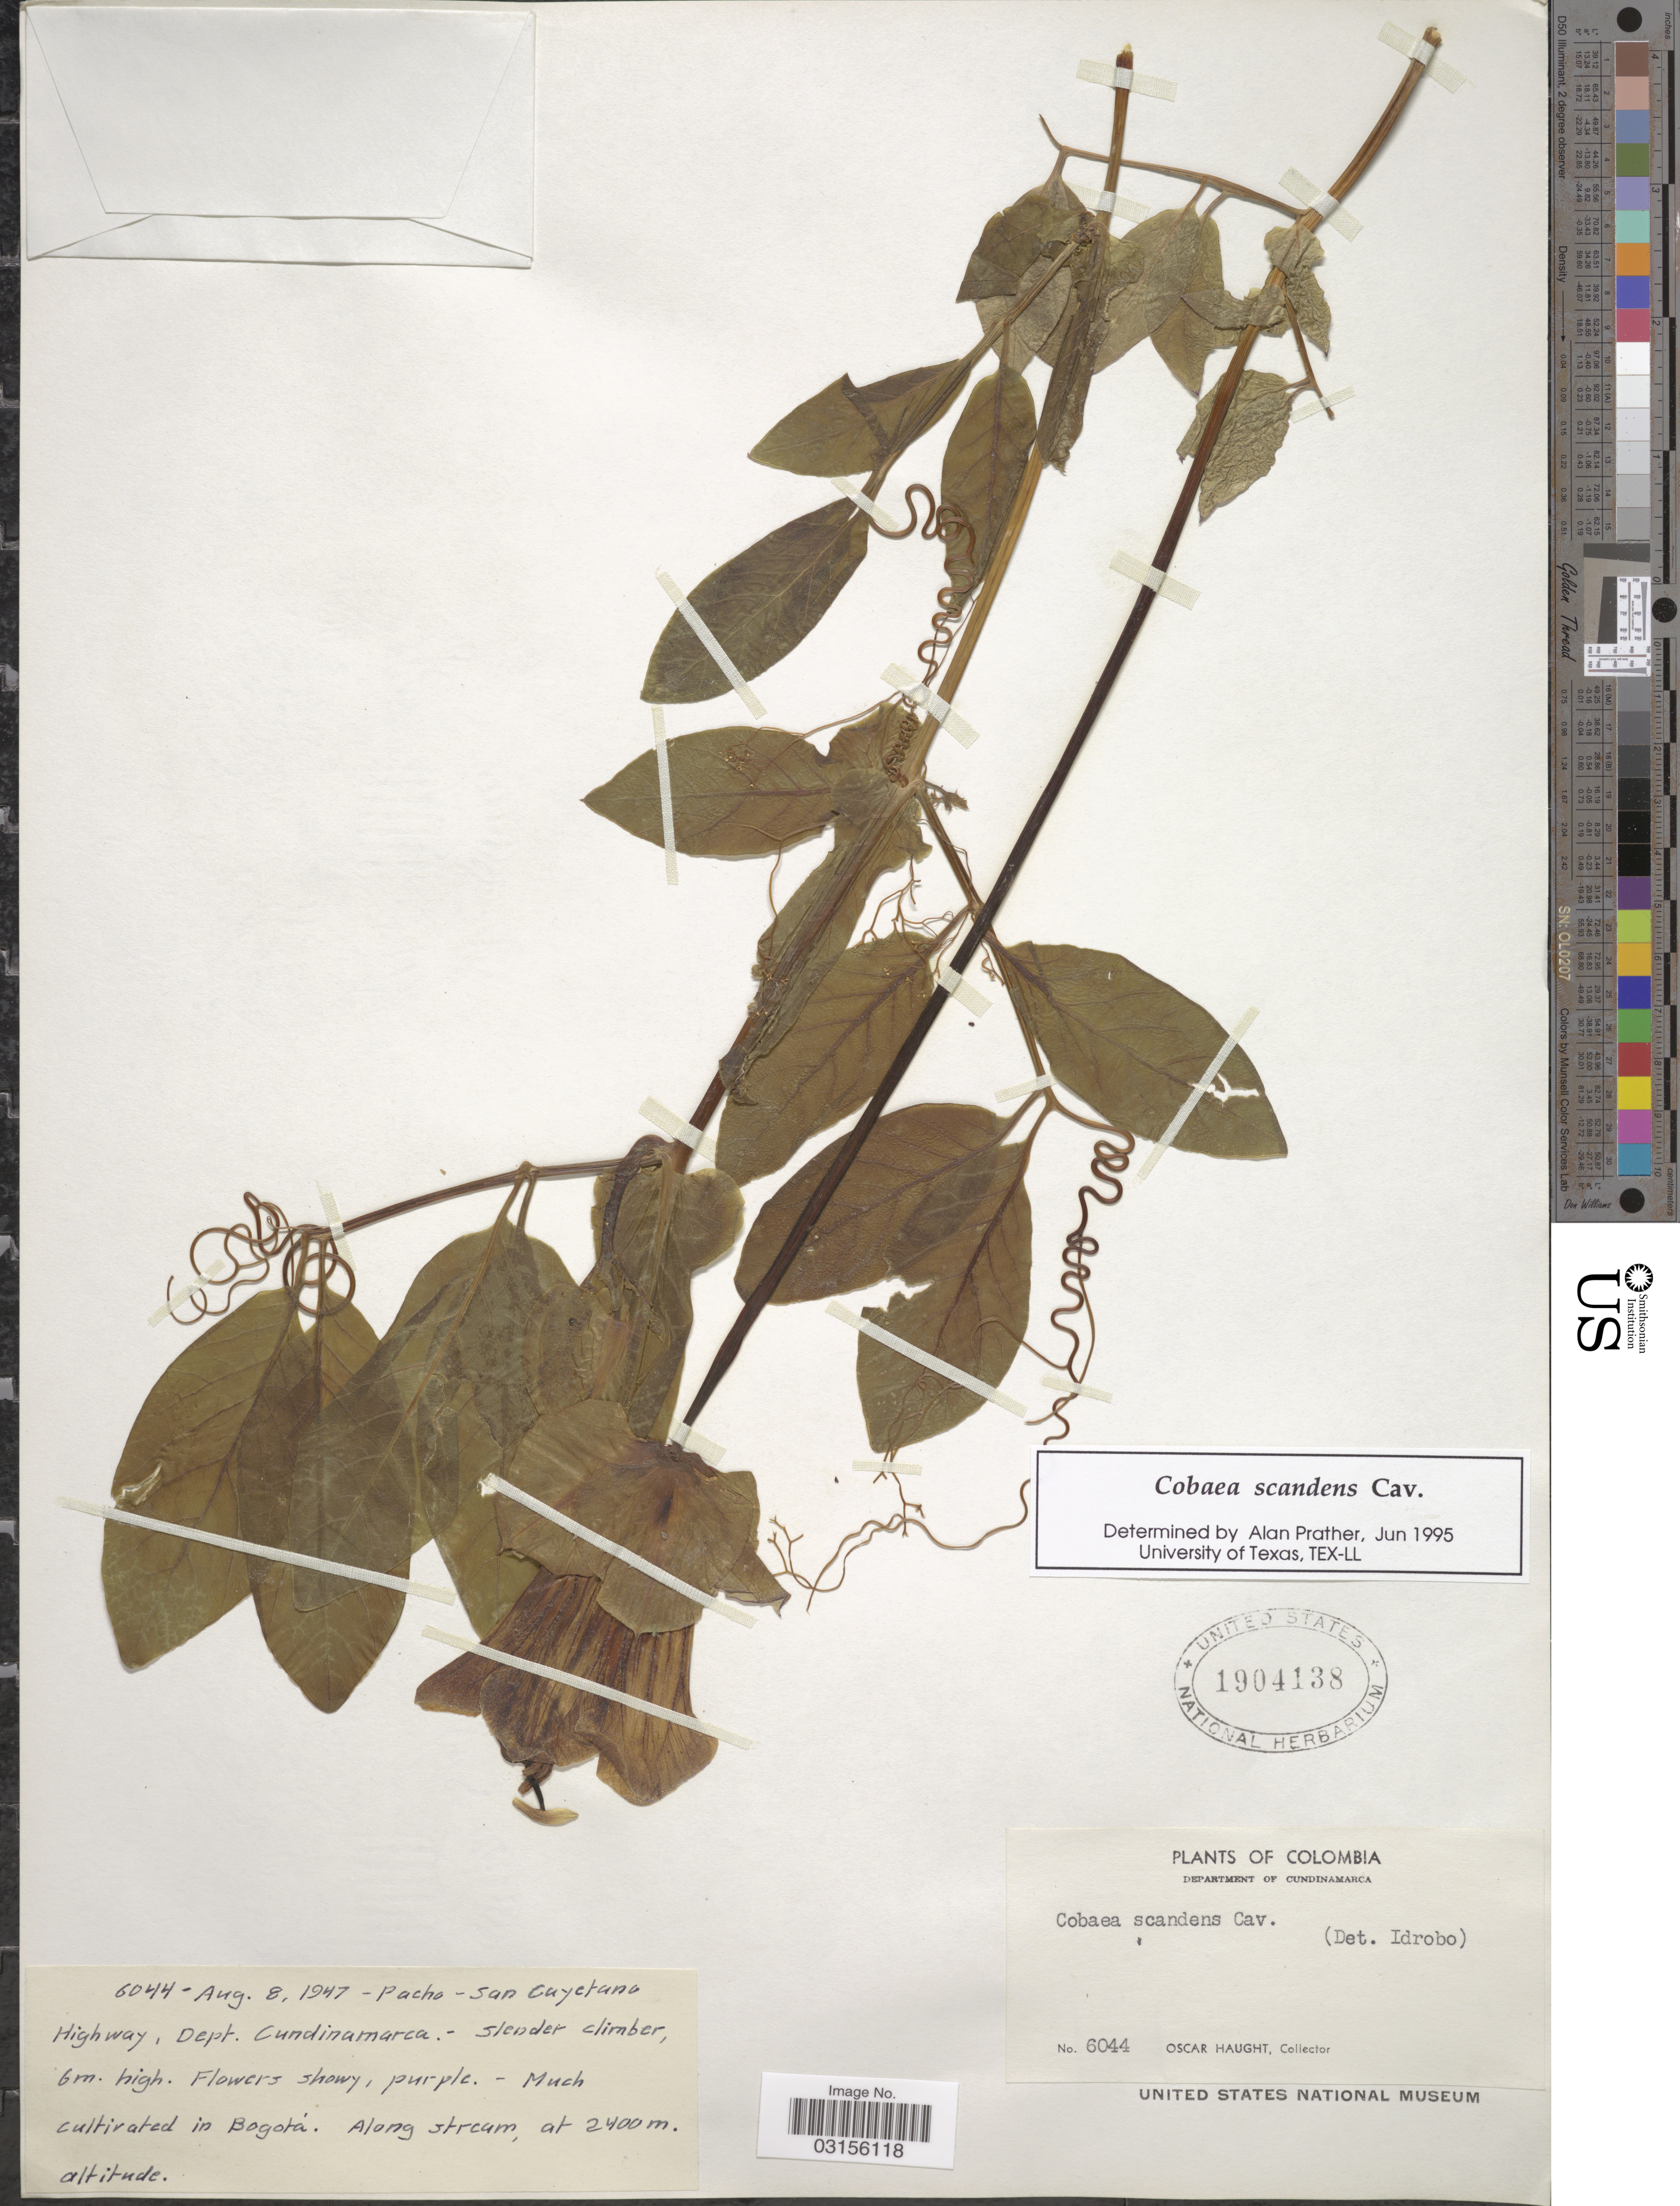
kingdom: Plantae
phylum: Tracheophyta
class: Magnoliopsida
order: Ericales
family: Polemoniaceae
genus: Cobaea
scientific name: Cobaea scandens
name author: Cav.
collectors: O. L. Haught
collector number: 6044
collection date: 1947-08-08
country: Colombia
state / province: Cundinamarca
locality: Pacho - San Cuyetano Highway, Department of Cundinamarca. Bogotá.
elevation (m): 2400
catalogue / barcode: US 1904138